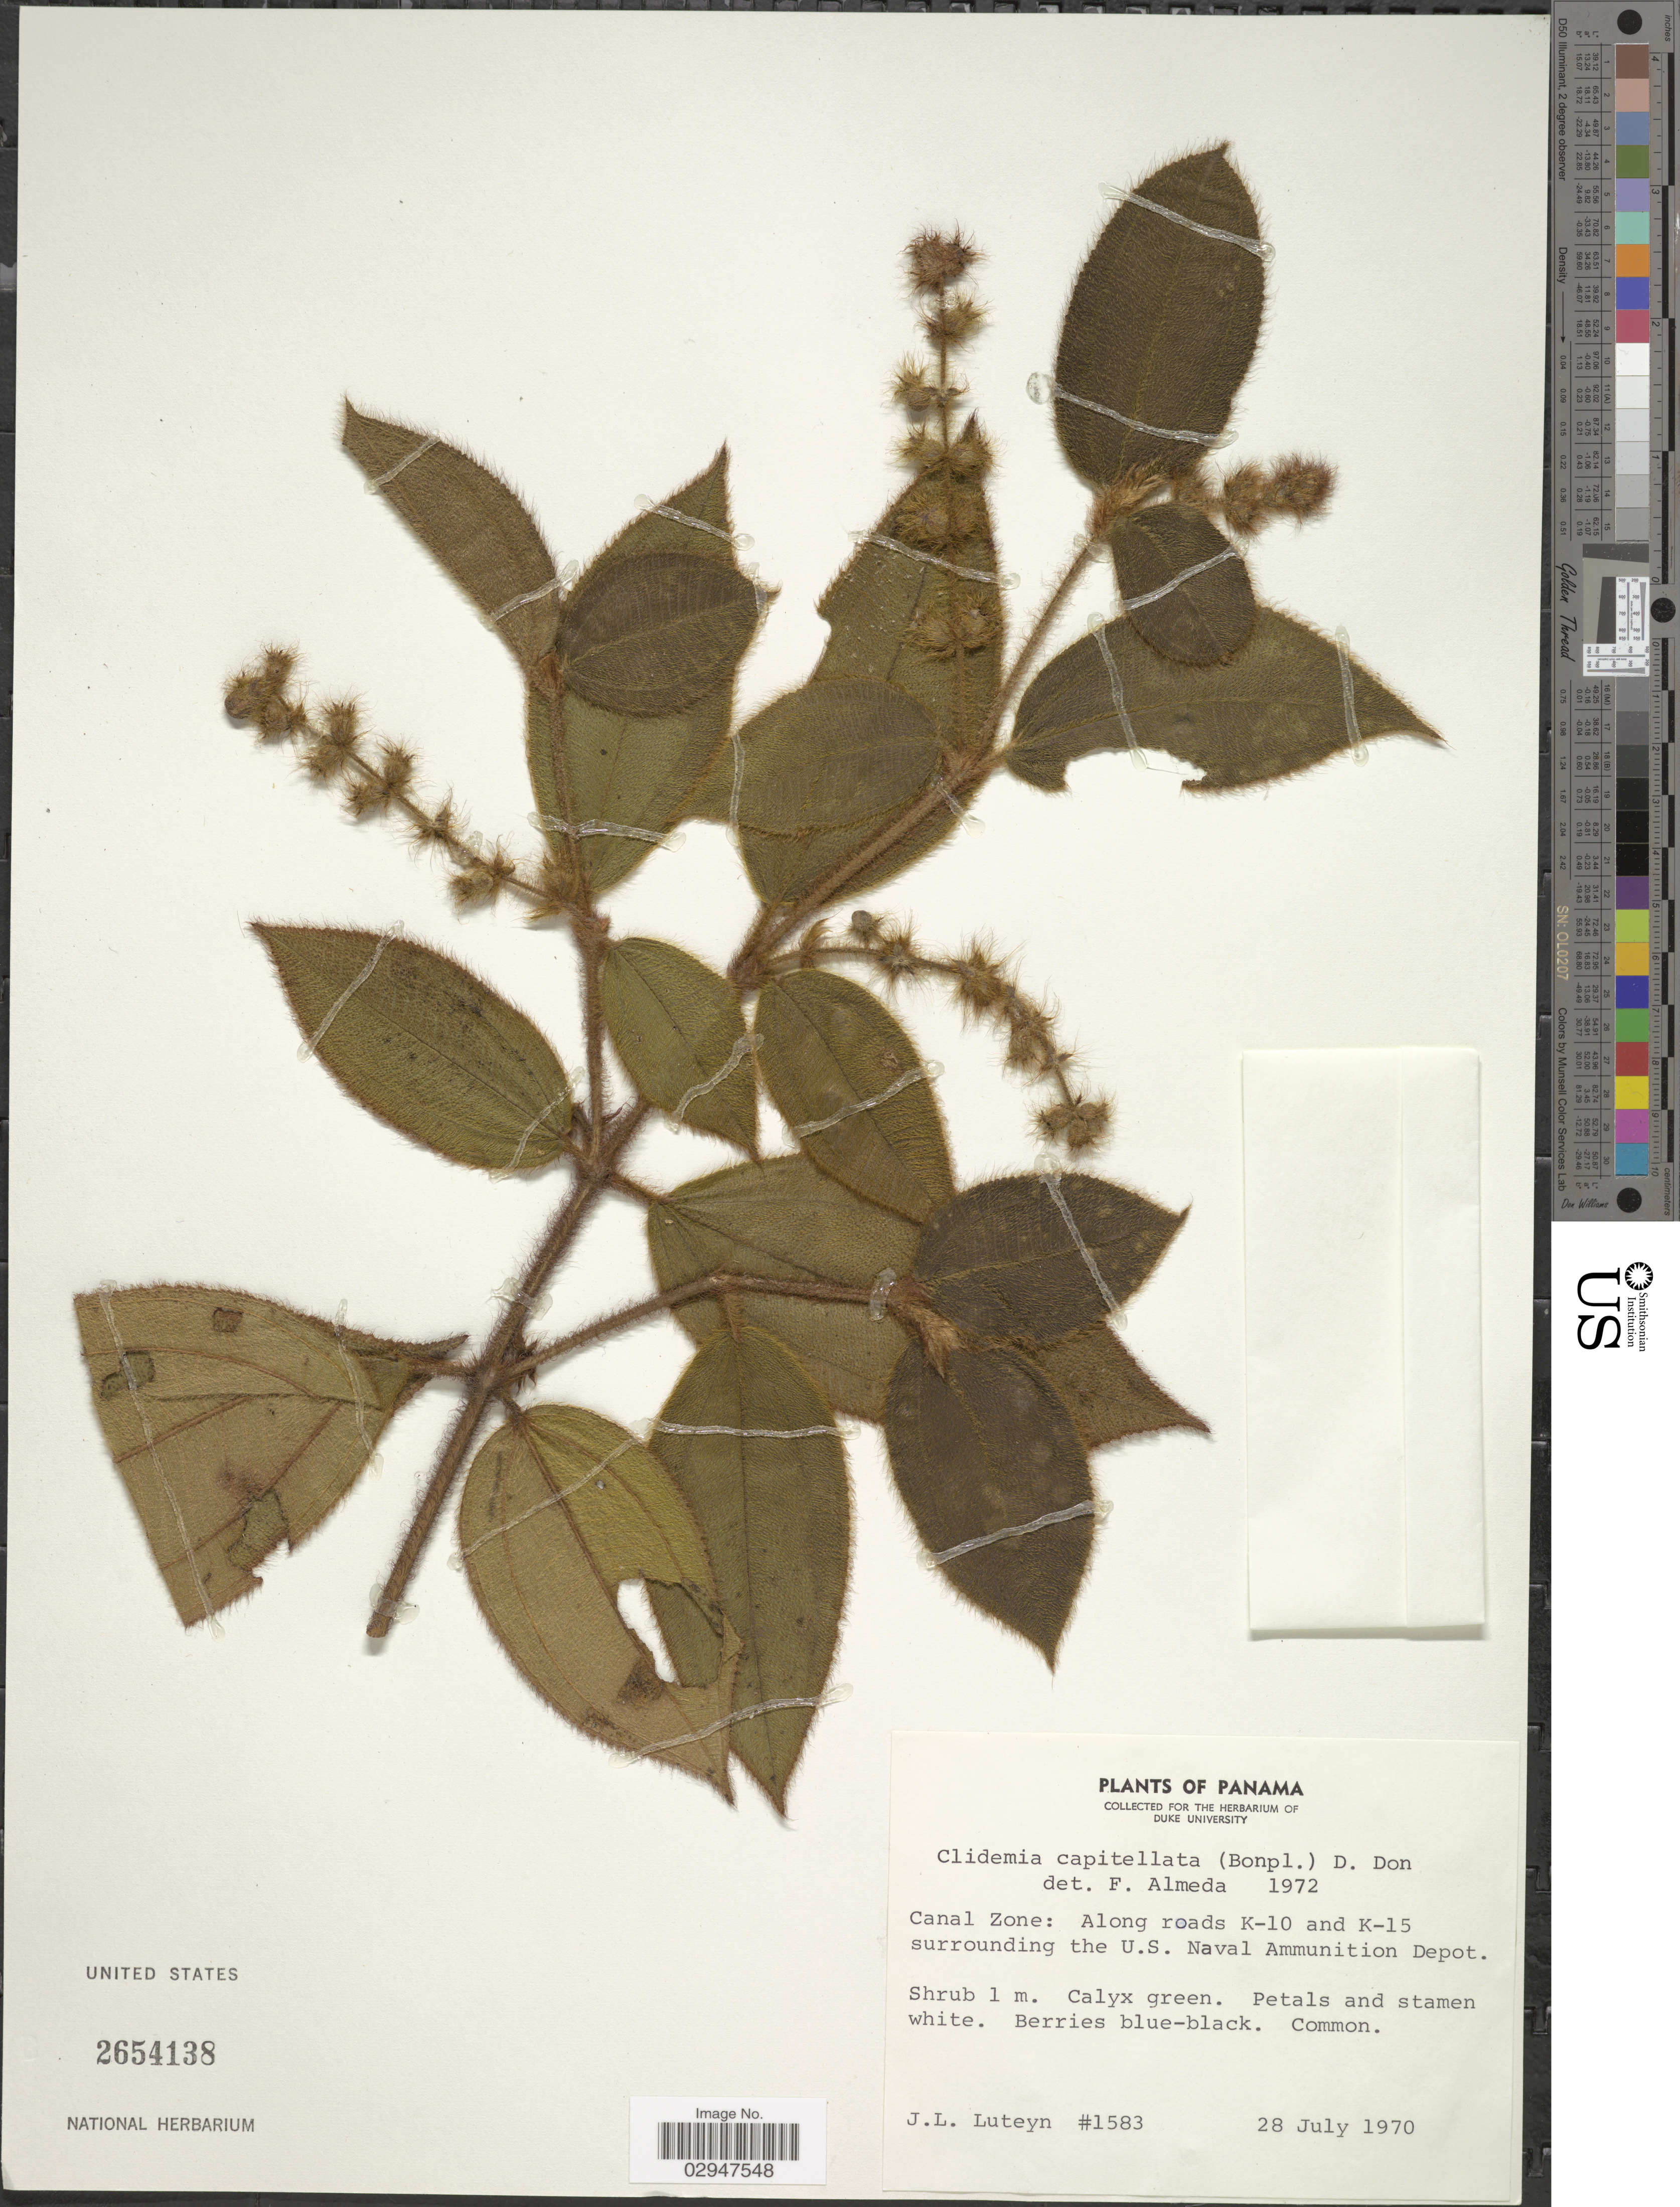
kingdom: Plantae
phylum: Tracheophyta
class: Magnoliopsida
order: Myrtales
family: Melastomataceae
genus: Clidemia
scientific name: Clidemia capitellata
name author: (Bonpl.) D. Don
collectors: J. Luteyn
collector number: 1583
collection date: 1970-07-28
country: Panama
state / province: Colón / Panamá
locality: Canal Zone: Along roads K-10 and K-15 surrounding the U.S. Naval Ammunition Depot.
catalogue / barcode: US 2654138